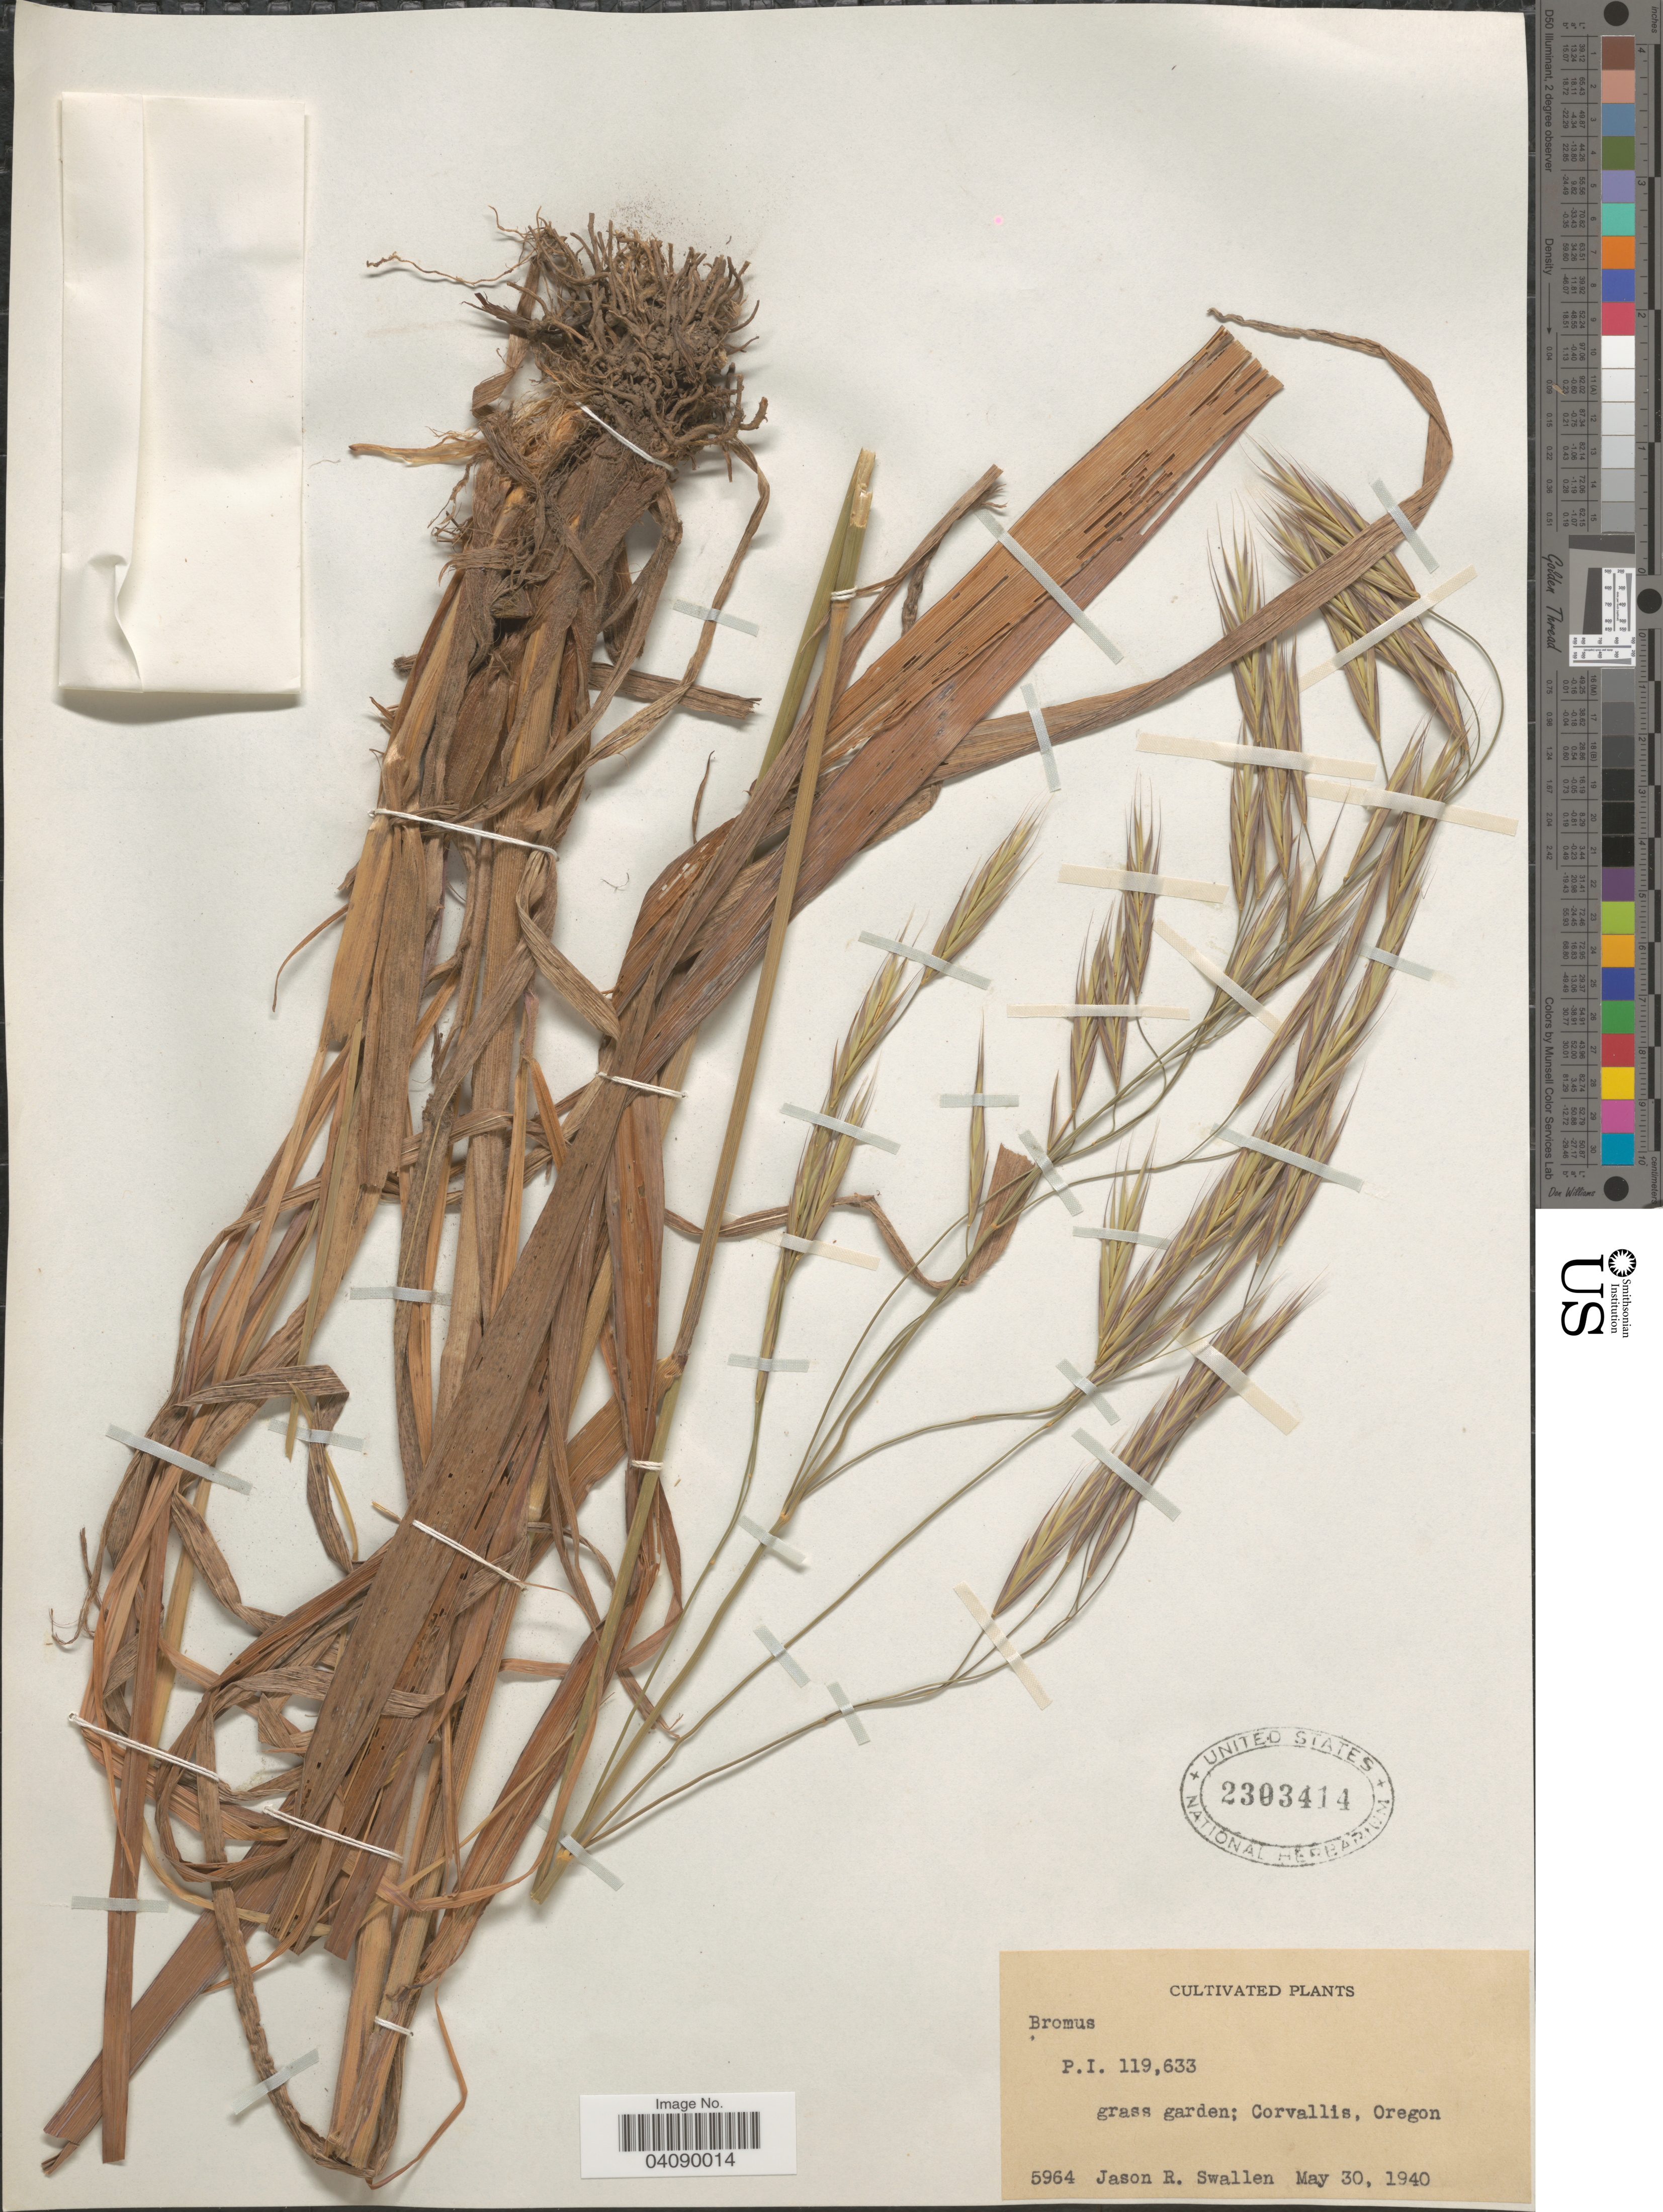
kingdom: Plantae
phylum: Tracheophyta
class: Liliopsida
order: Poales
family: Poaceae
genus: Bromus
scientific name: Bromus sp.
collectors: J. R. Swallen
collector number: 5964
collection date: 1940-05-30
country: United States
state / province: Oregon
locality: Grass garden; Corvallis.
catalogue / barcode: US 2303414